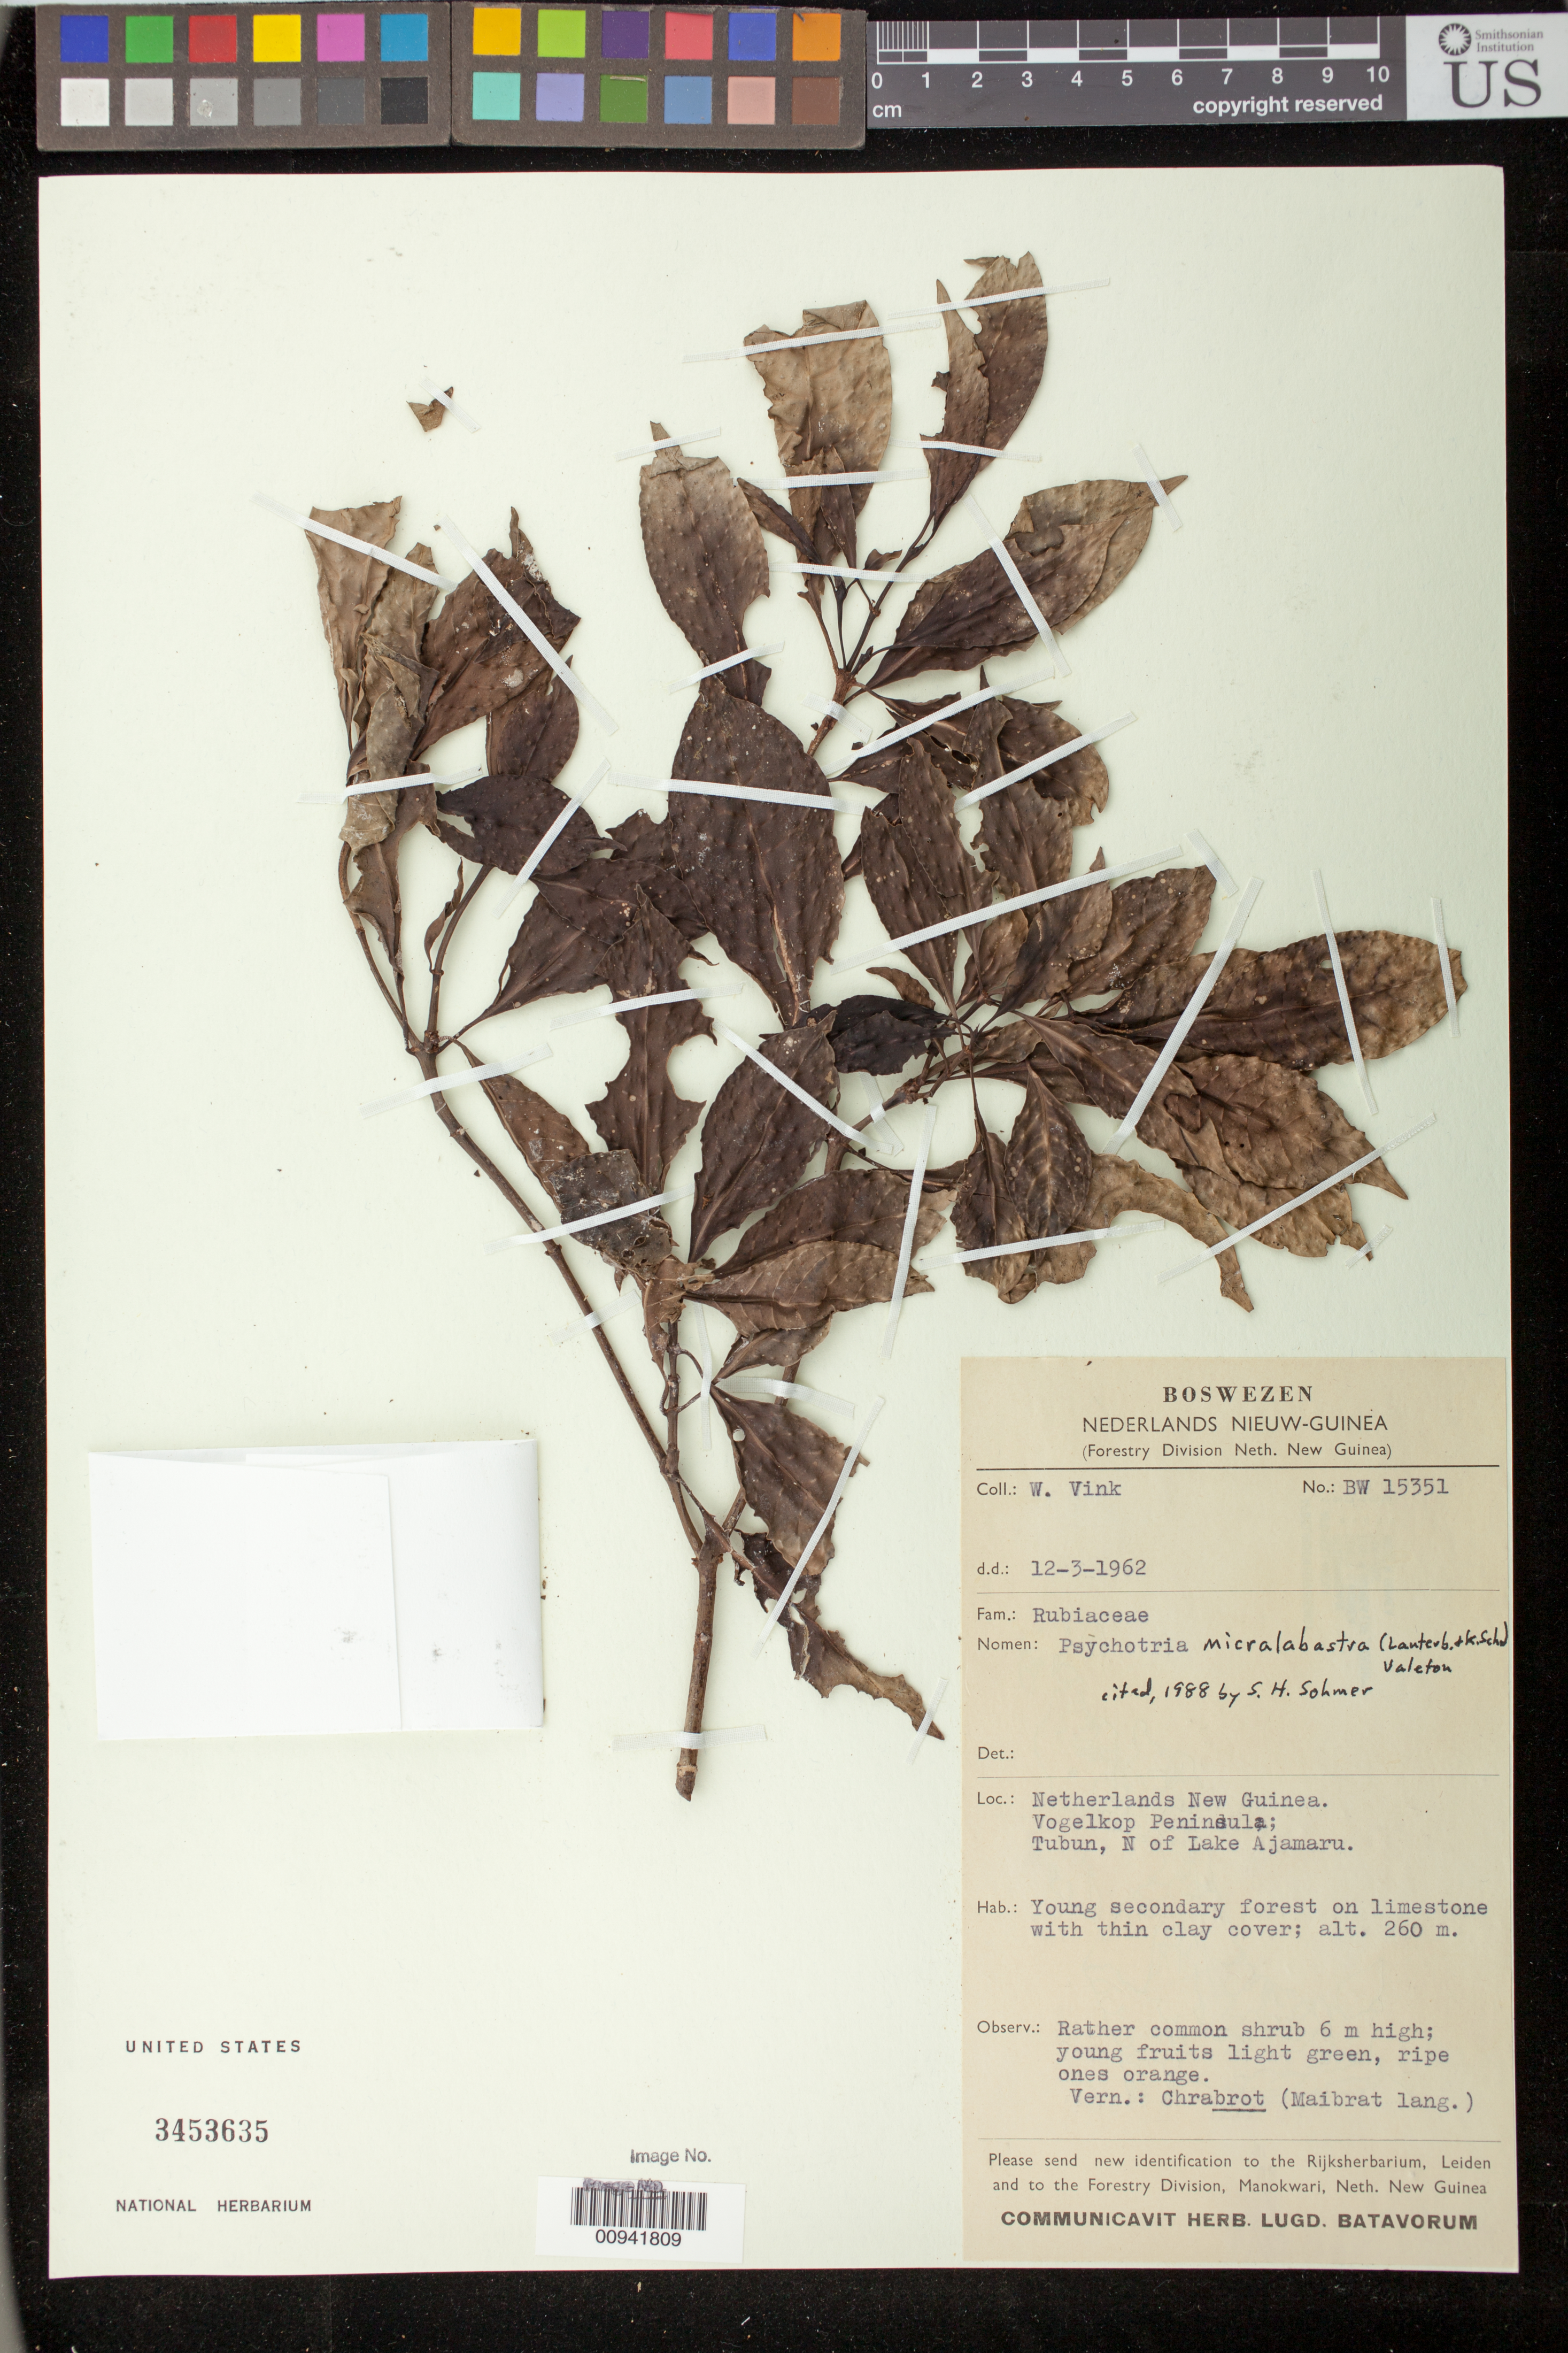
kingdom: Plantae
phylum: Tracheophyta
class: Magnoliopsida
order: Gentianales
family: Rubiaceae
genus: Psychotria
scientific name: Psychotria microlabastra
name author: Sohmer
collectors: W. Vink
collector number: BW 15351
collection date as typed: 12 Mar 1962 or 03 Dec 1962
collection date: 1962-03-12 or 1962-12-03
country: Indonesia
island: New Guinea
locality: Netherlands New Guinea. Vogelkop Peninsula; Tubun, N. of Lake Ajamaru.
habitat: Young secondary forest on limstone with thin clay cover.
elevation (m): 260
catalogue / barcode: US 3453635